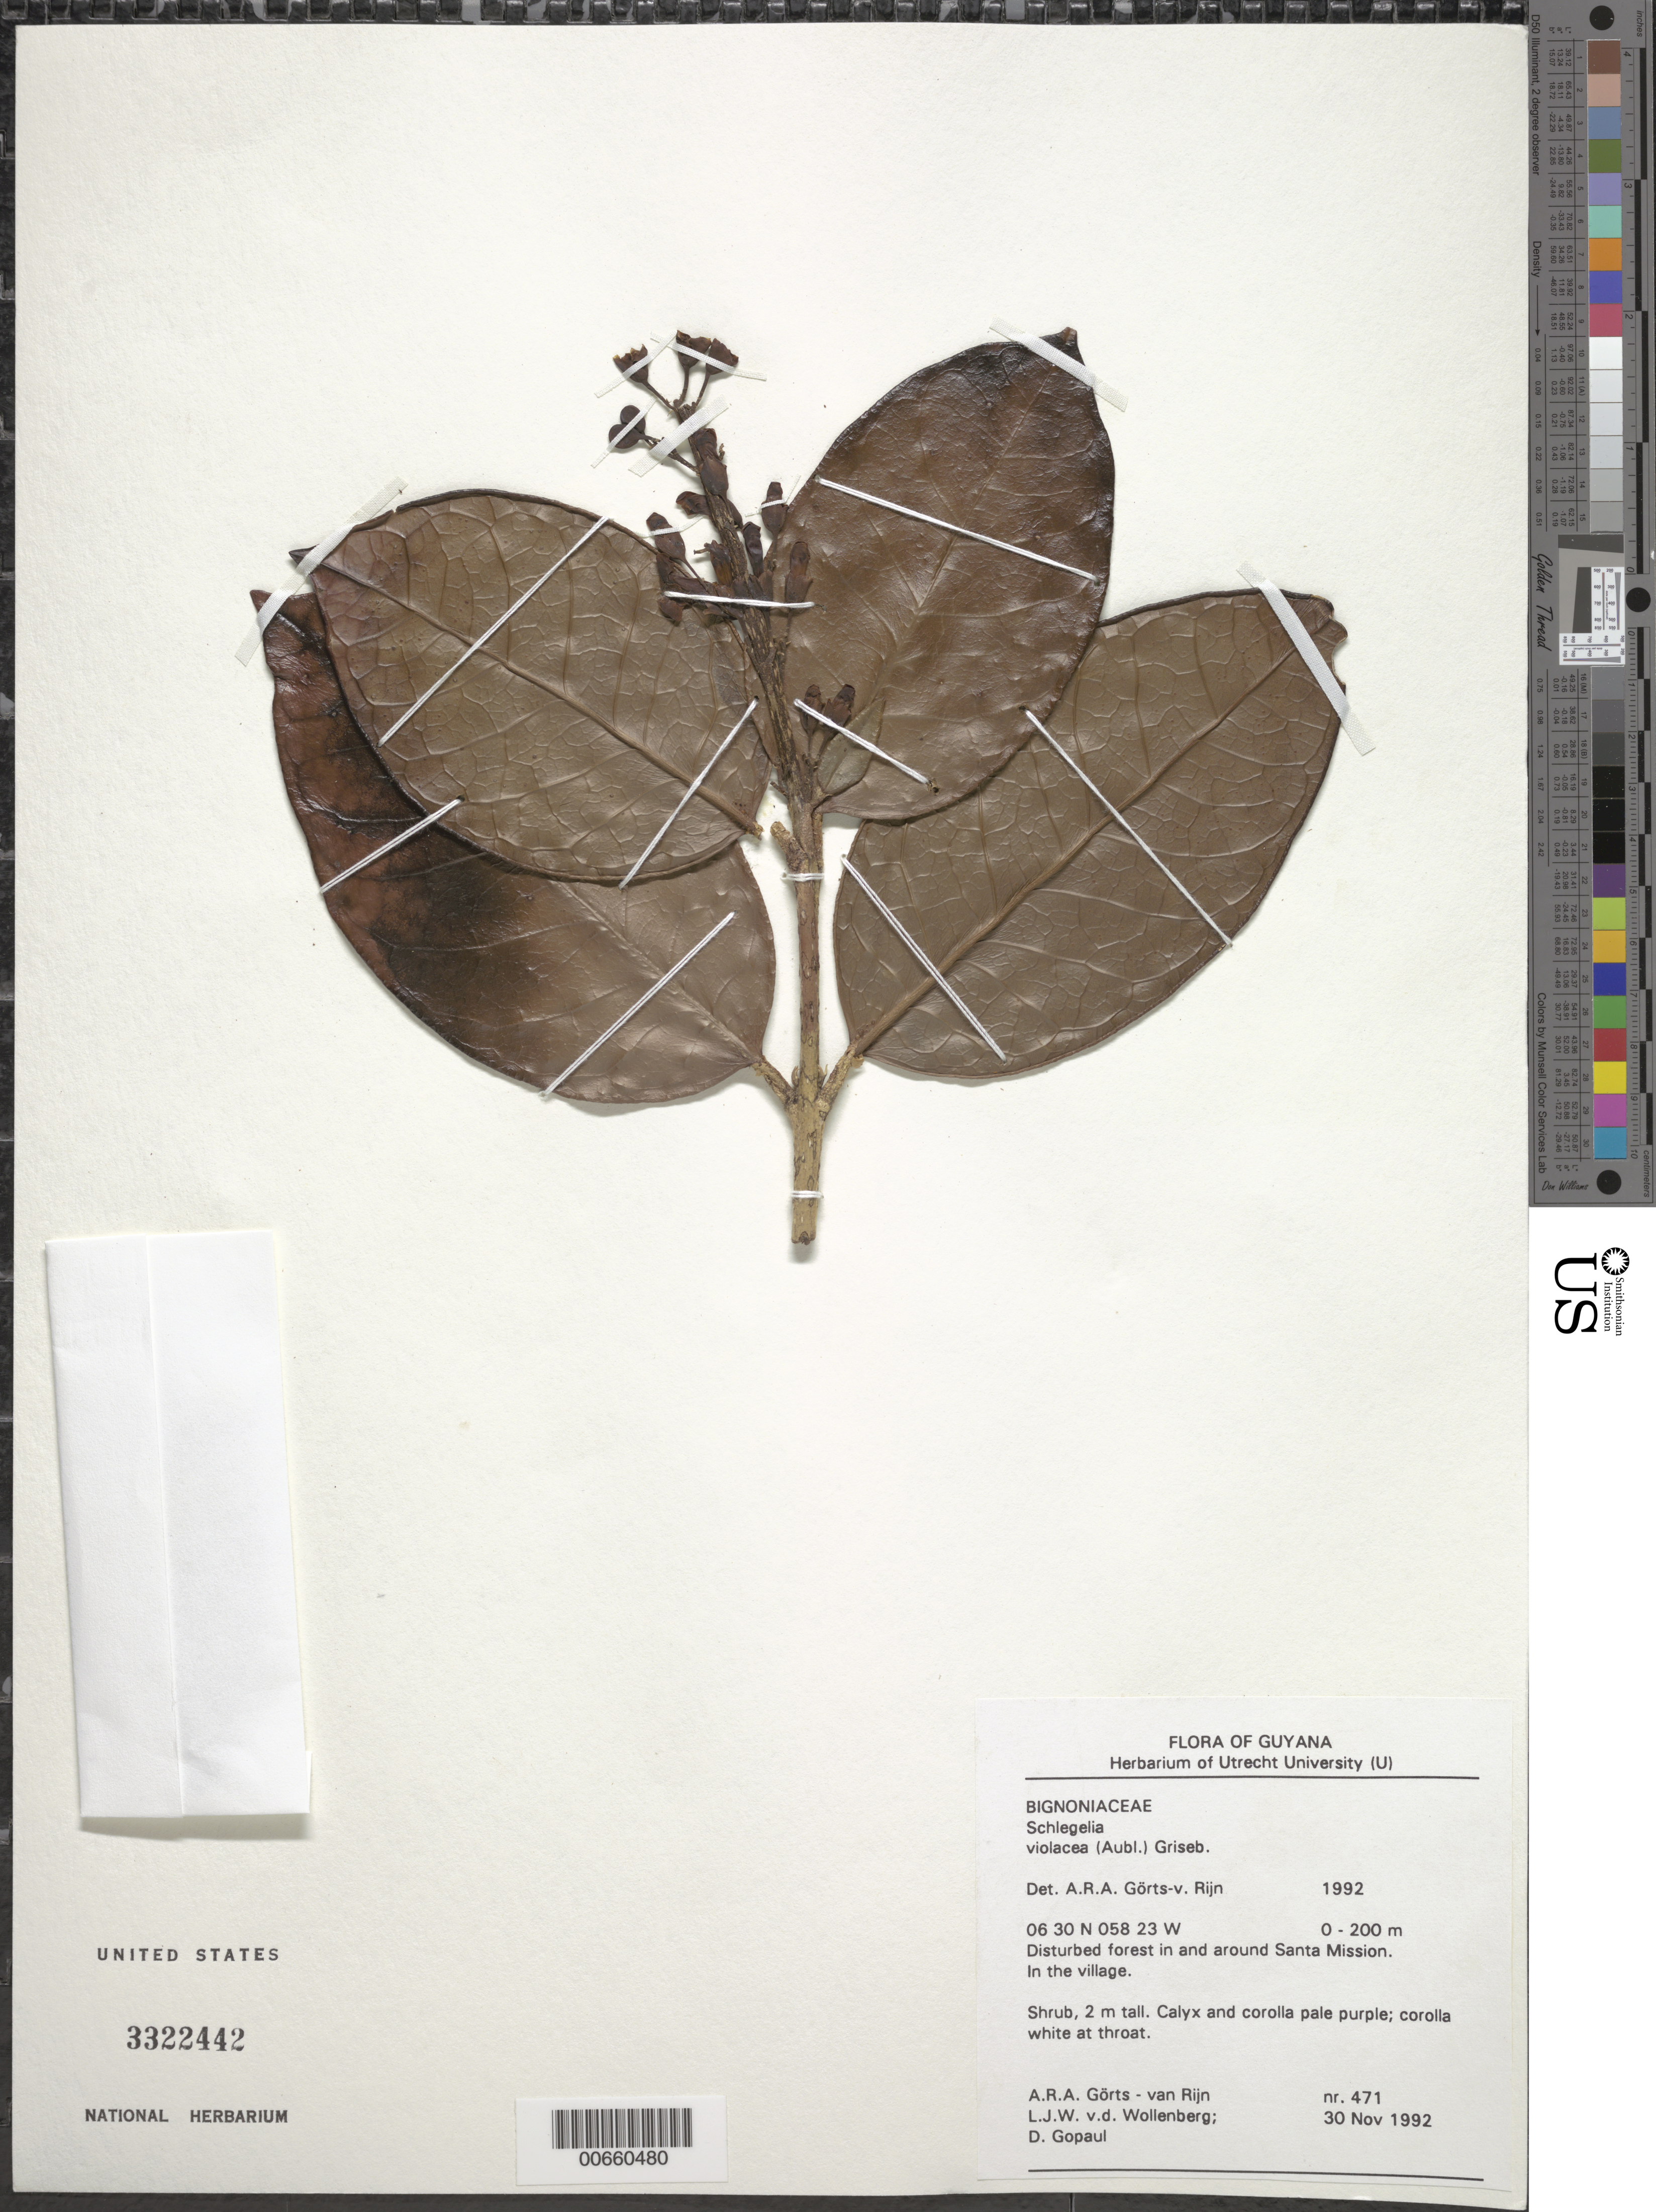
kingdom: Plantae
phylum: Tracheophyta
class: Magnoliopsida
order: Lamiales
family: Schlegeliaceae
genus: Schlegelia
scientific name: Schlegelia violacea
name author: (Aubl.) Griseb.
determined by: Görts-van Rijn, A. R. A.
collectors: A. .R. A. Görts-van Rijn, L. van der Wollenberg & D. Gopaul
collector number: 471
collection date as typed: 30-Nov-92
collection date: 1992-11-30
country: Guyana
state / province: Demerara-Mahaica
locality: Santa Mission, near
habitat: Disturbed forest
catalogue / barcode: US 3322442